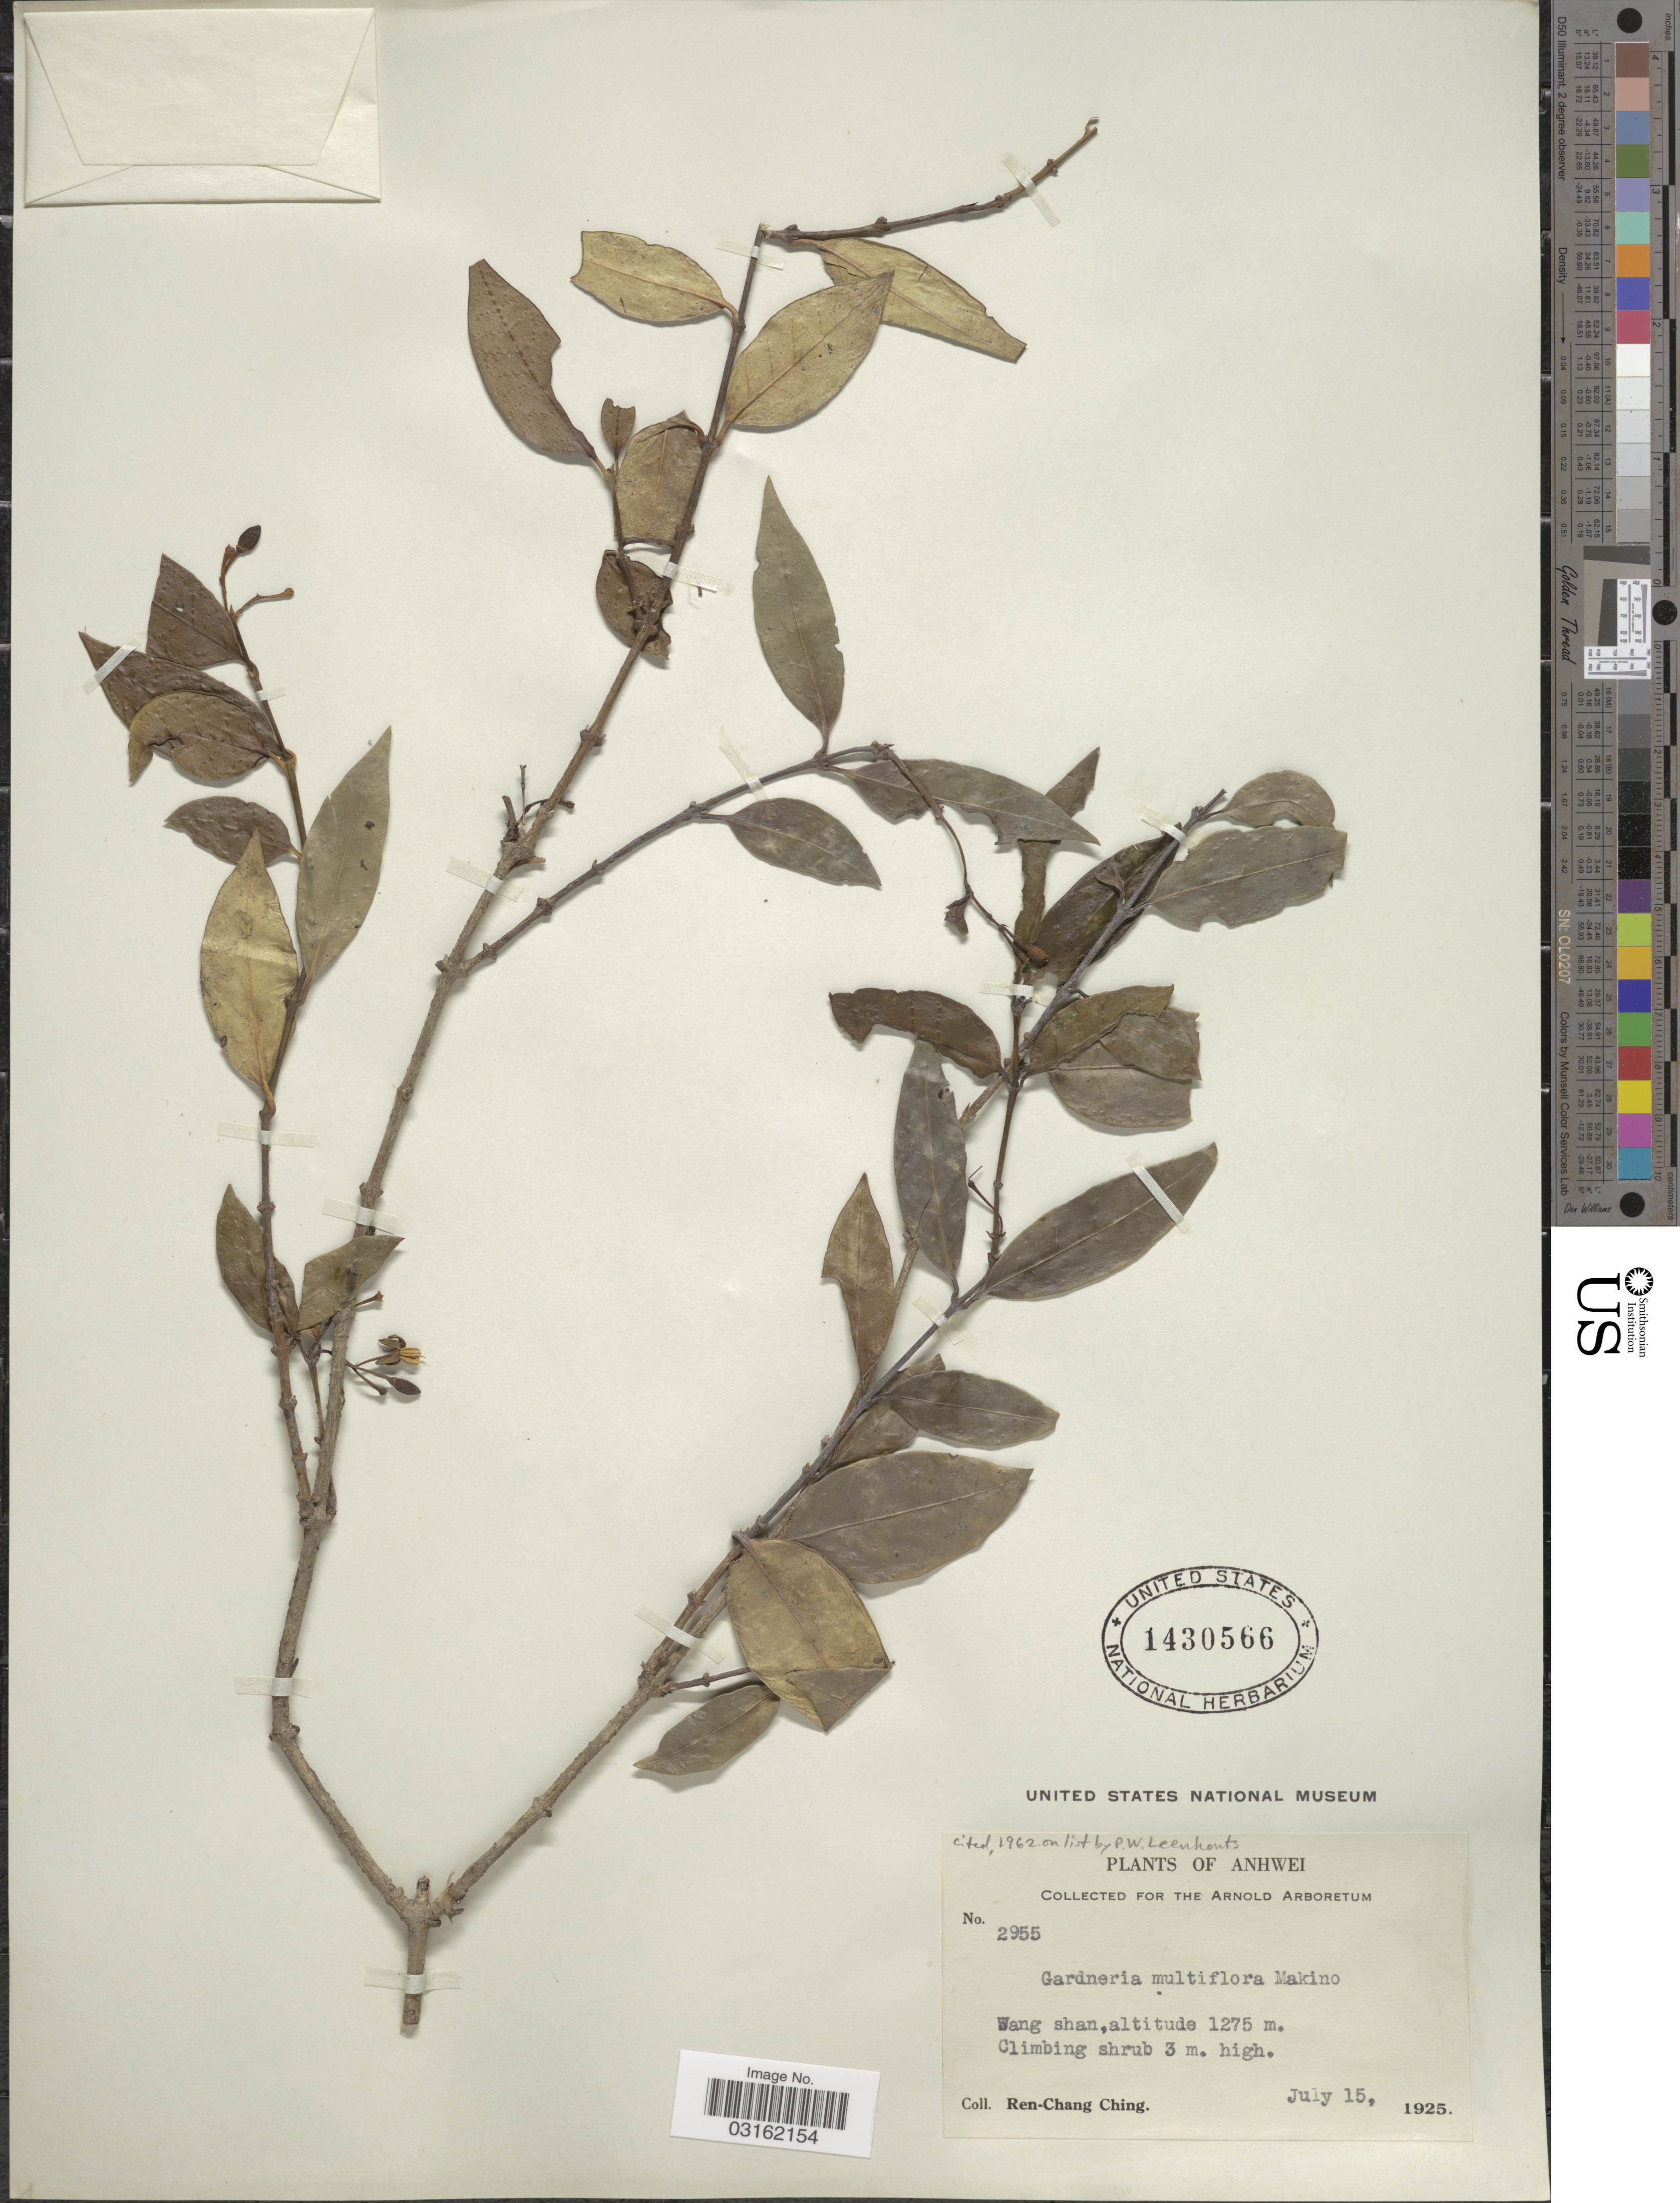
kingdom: Plantae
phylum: Tracheophyta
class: Magnoliopsida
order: Gentianales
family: Loganiaceae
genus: Gardneria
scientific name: Gardneria multiflora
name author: Makino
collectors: R. C. Ching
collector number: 2955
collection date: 1925-07-15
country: China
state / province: Anhui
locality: Anhwei, Wang shan.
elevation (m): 1275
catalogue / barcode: US 130566